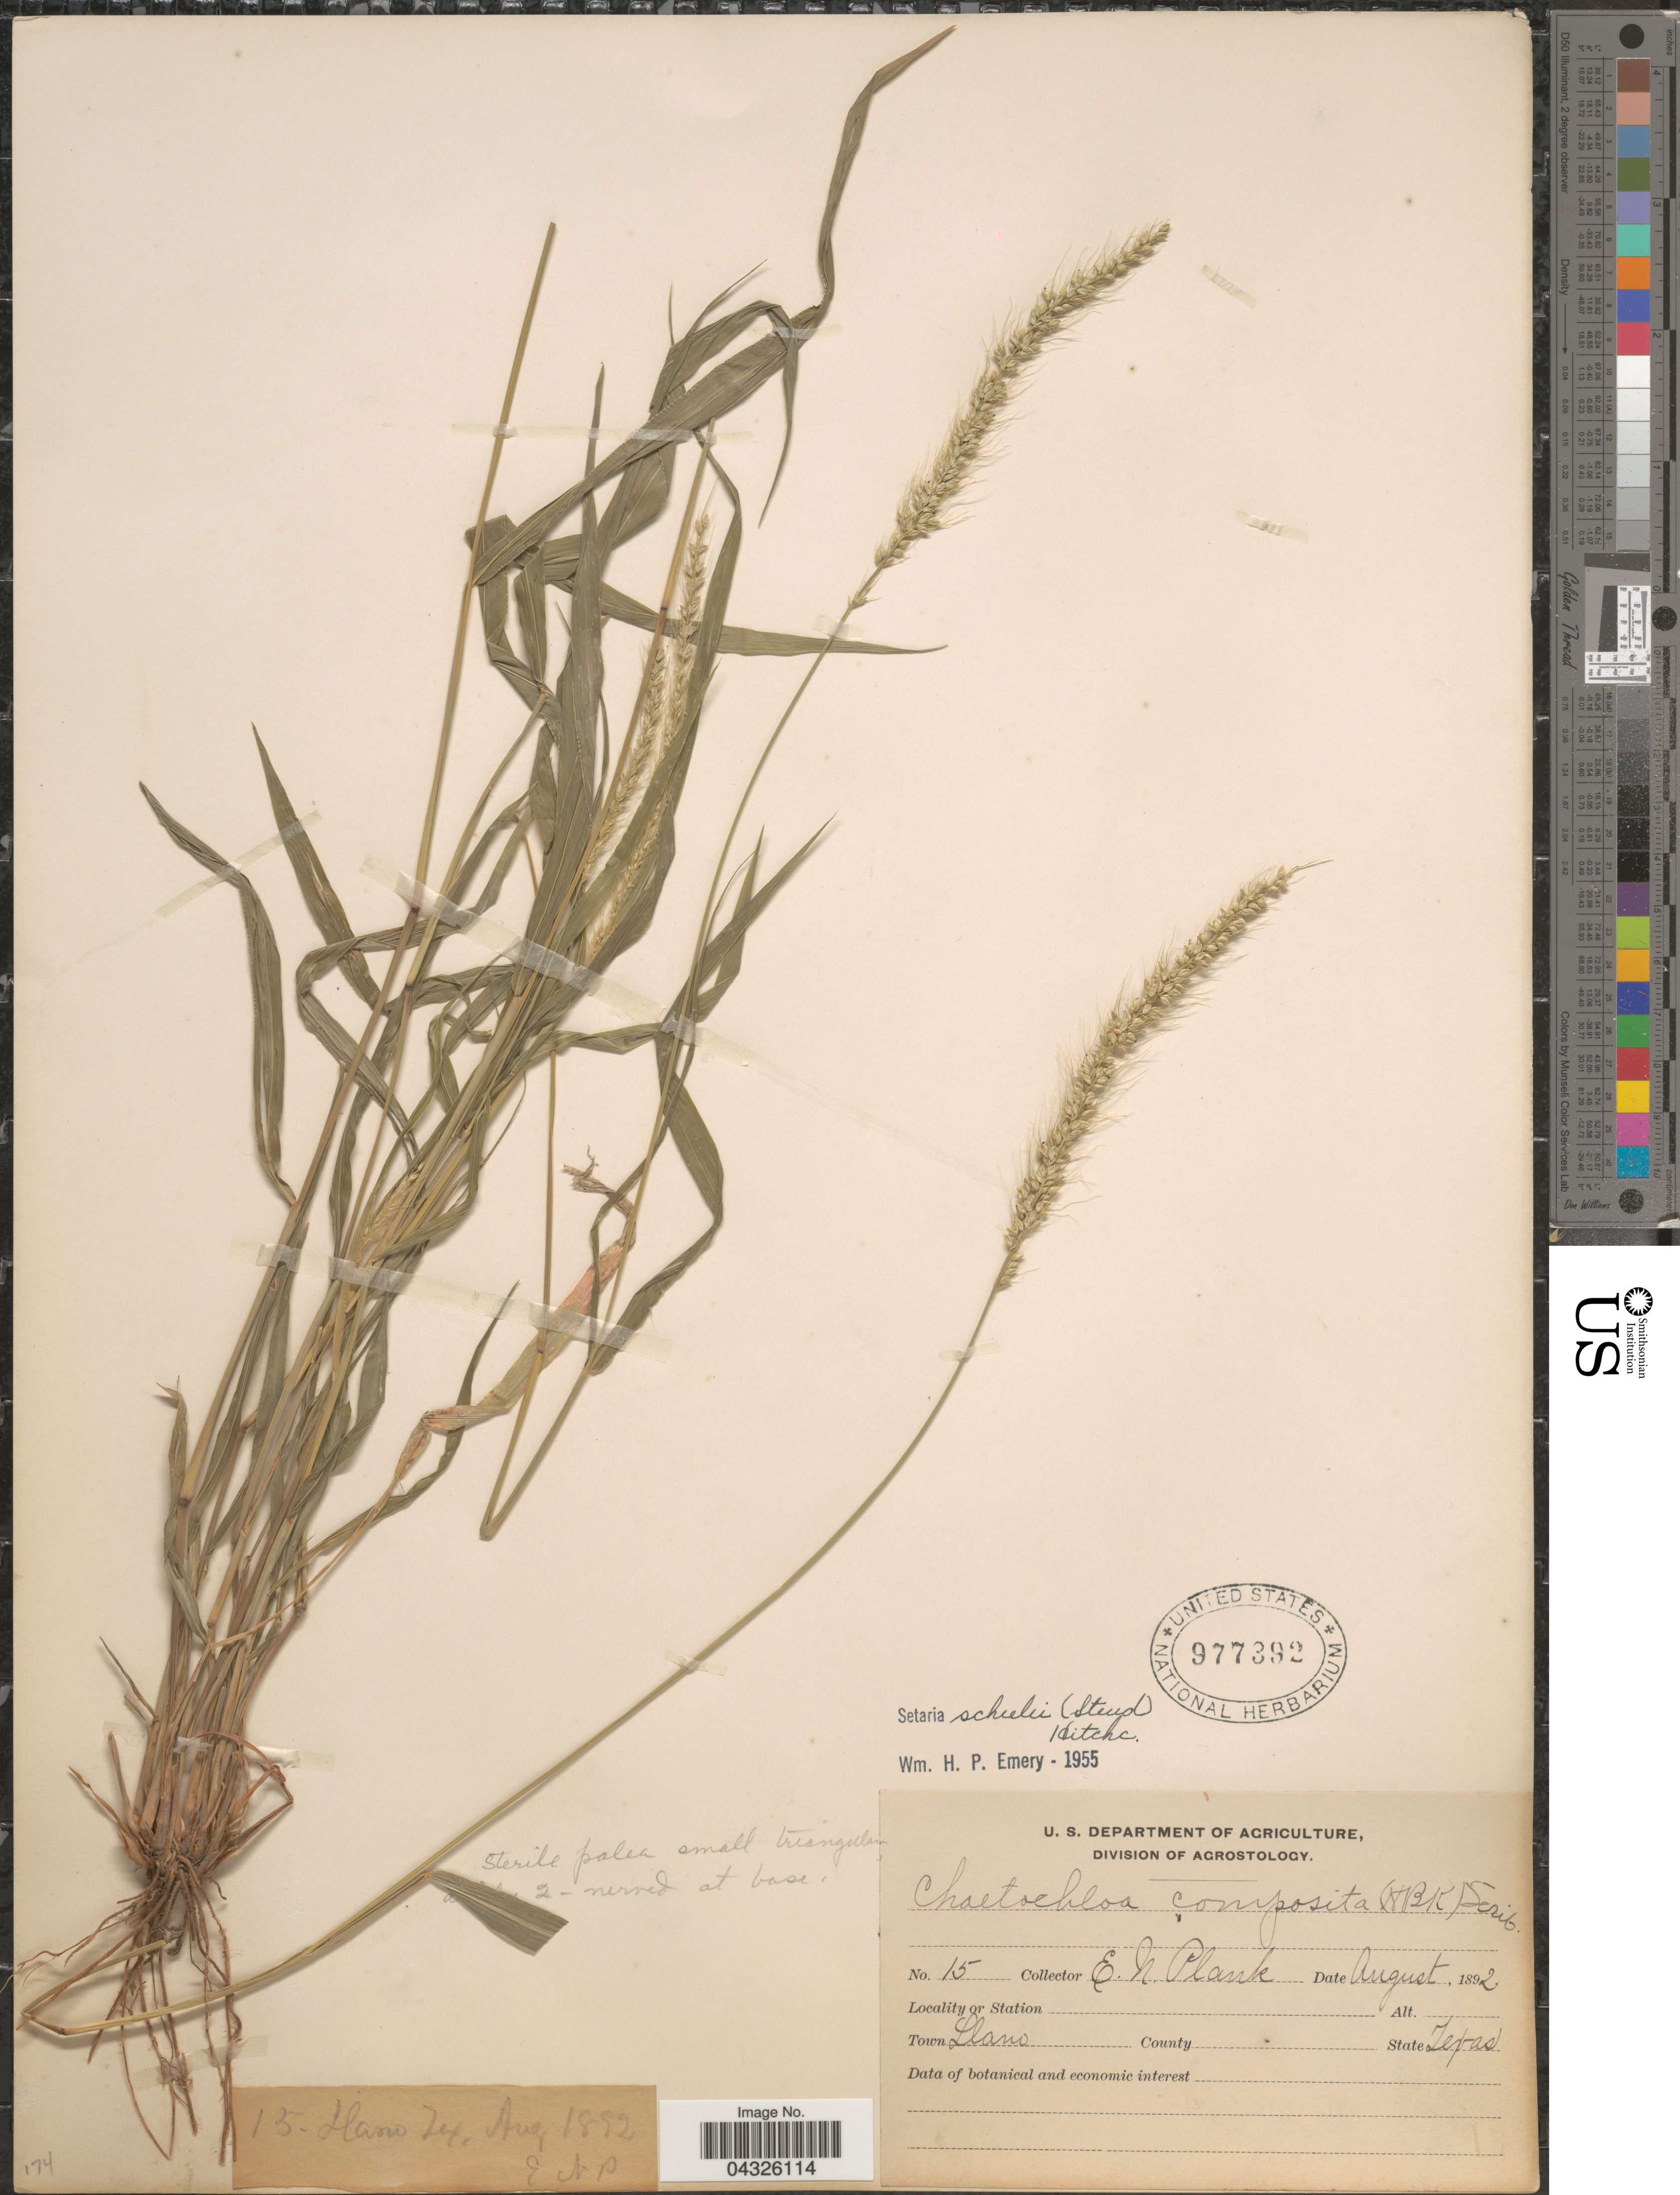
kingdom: Plantae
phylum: Tracheophyta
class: Liliopsida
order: Poales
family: Poaceae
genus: Setaria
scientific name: Setaria scheelei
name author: (Steud.) Hitchc.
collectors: E. Plank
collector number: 15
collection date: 1892-08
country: United States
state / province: Texas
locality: Town Llano.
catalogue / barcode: US 977392